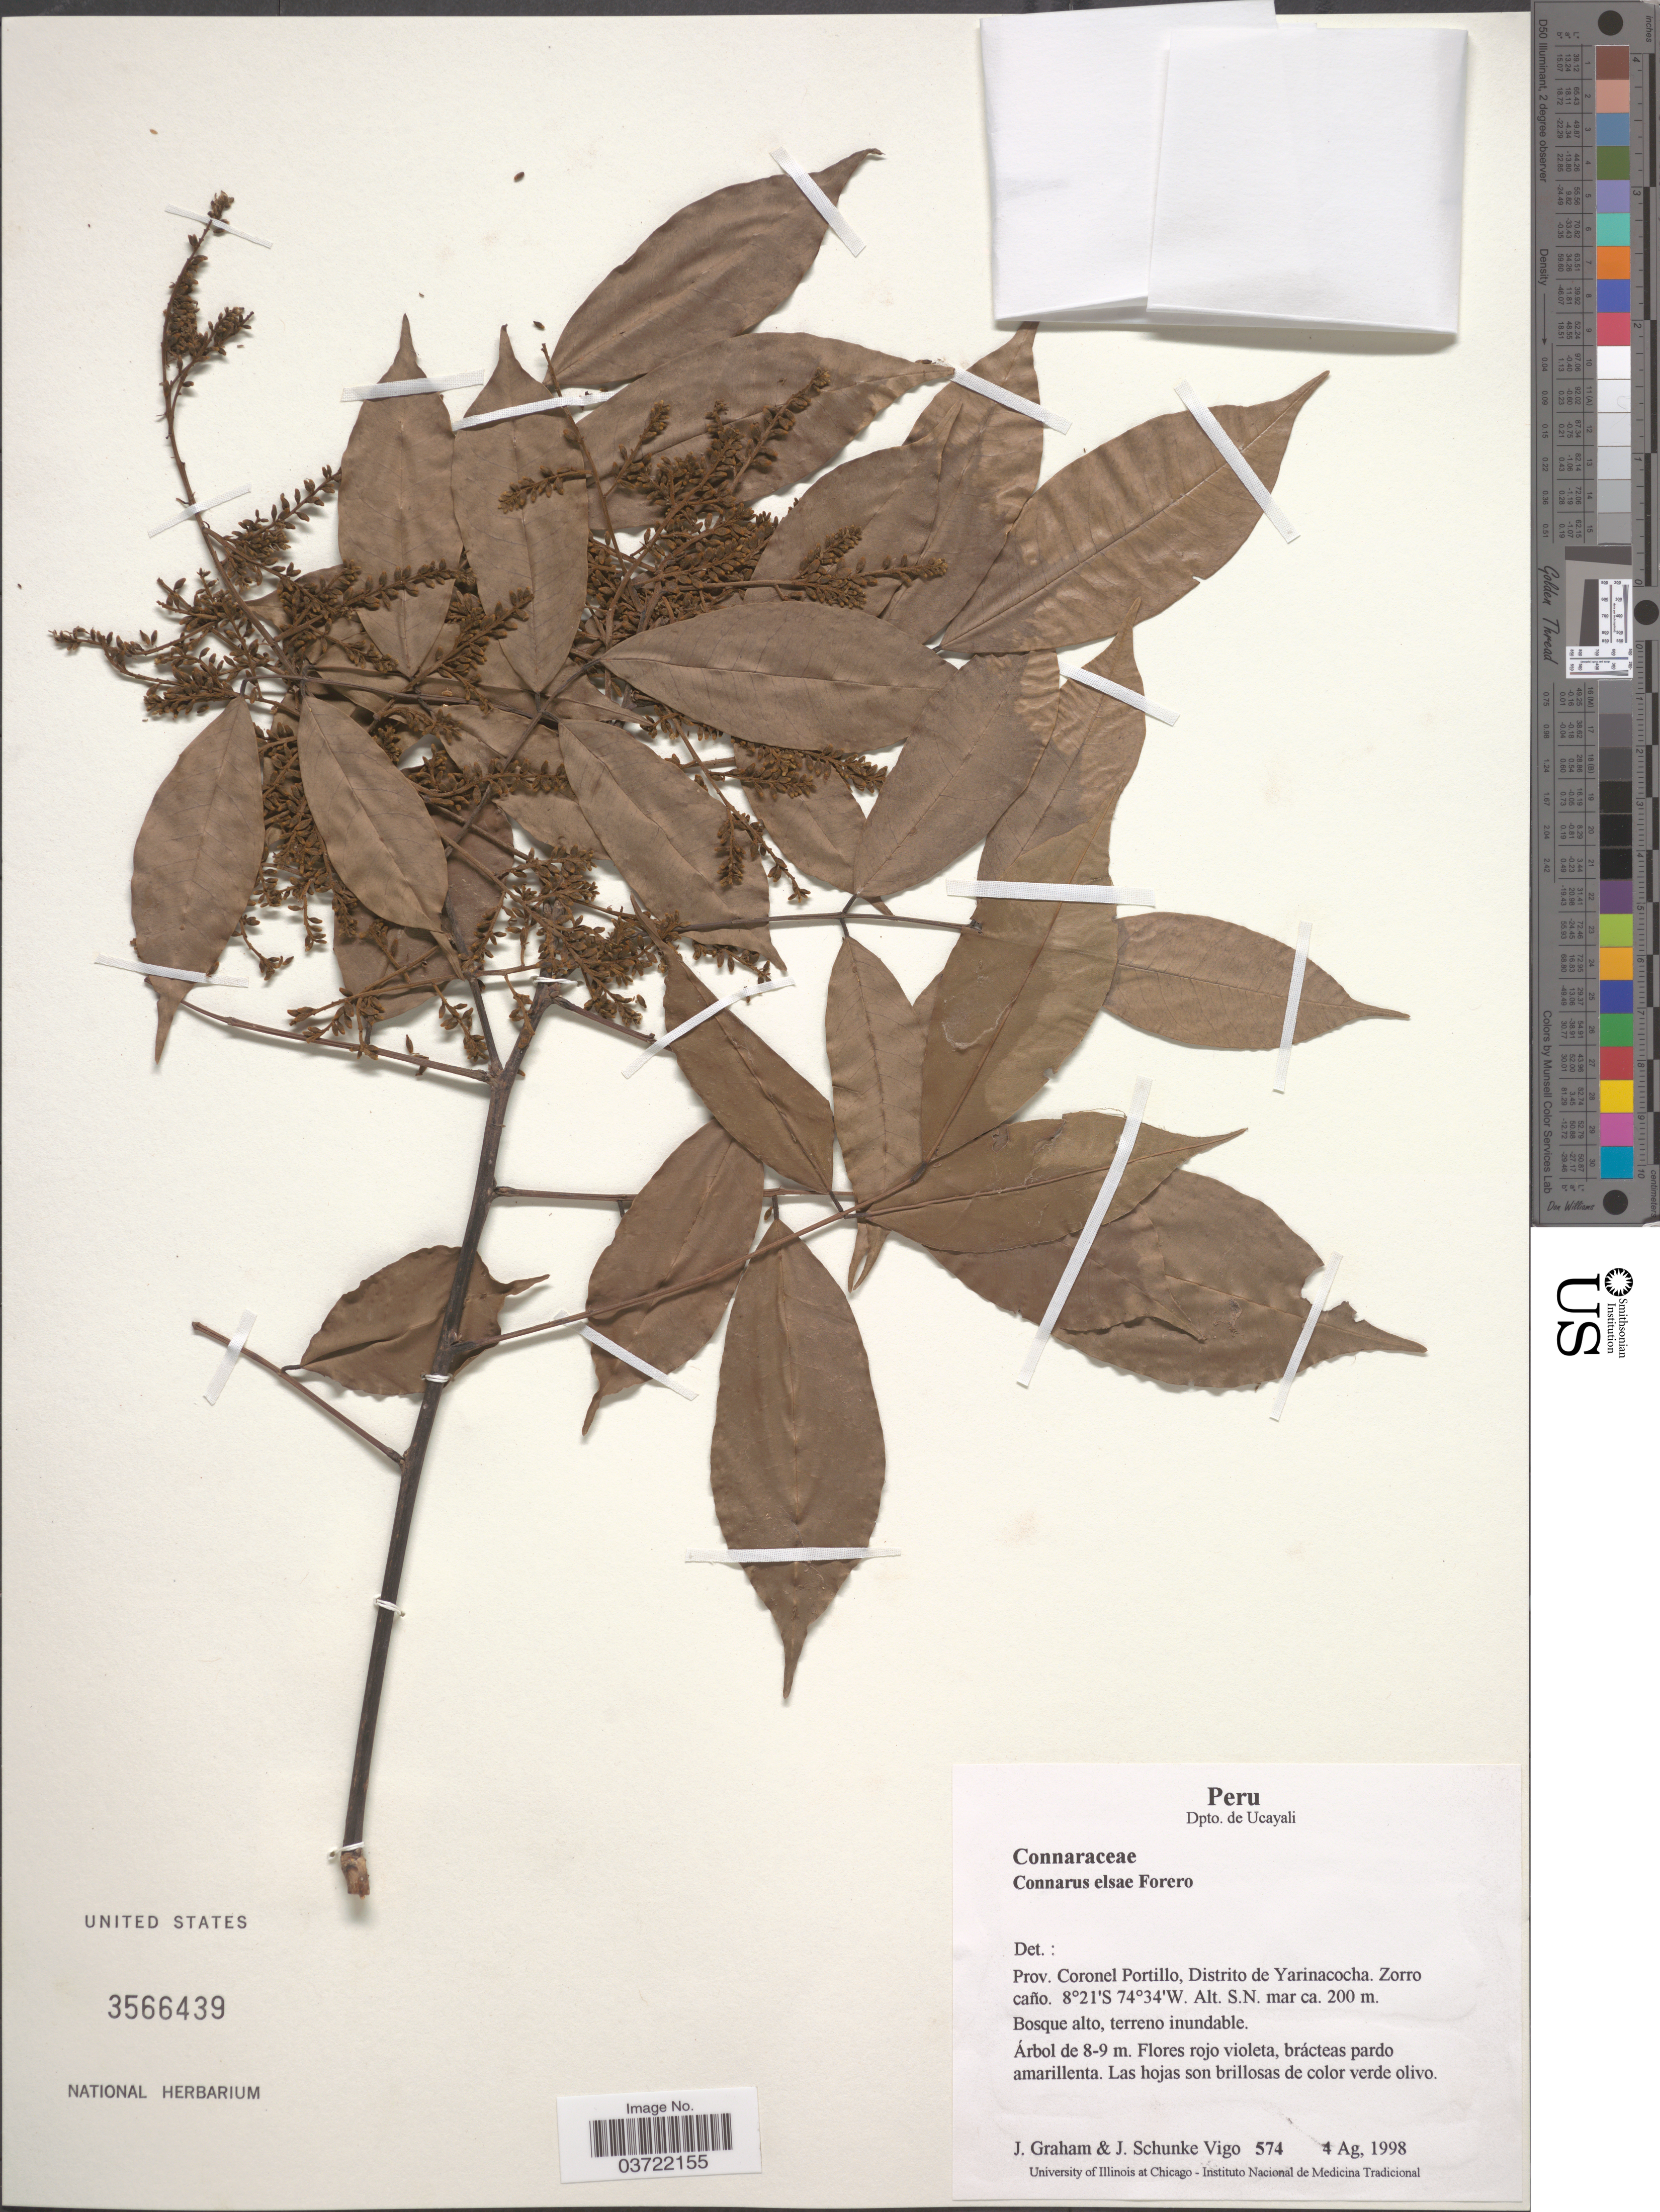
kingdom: Plantae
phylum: Tracheophyta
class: Magnoliopsida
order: Oxalidales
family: Connaraceae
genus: Connarus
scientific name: Connarus elsae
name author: Forero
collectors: J. Graham & J. Schunke Vigo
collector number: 574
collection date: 1998-08-04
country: Peru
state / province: Ucayali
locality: Dpto. de Ucayali. Prov. Coronel Portillo, Distrito de Yarinacocha.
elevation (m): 200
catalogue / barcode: US 3566439